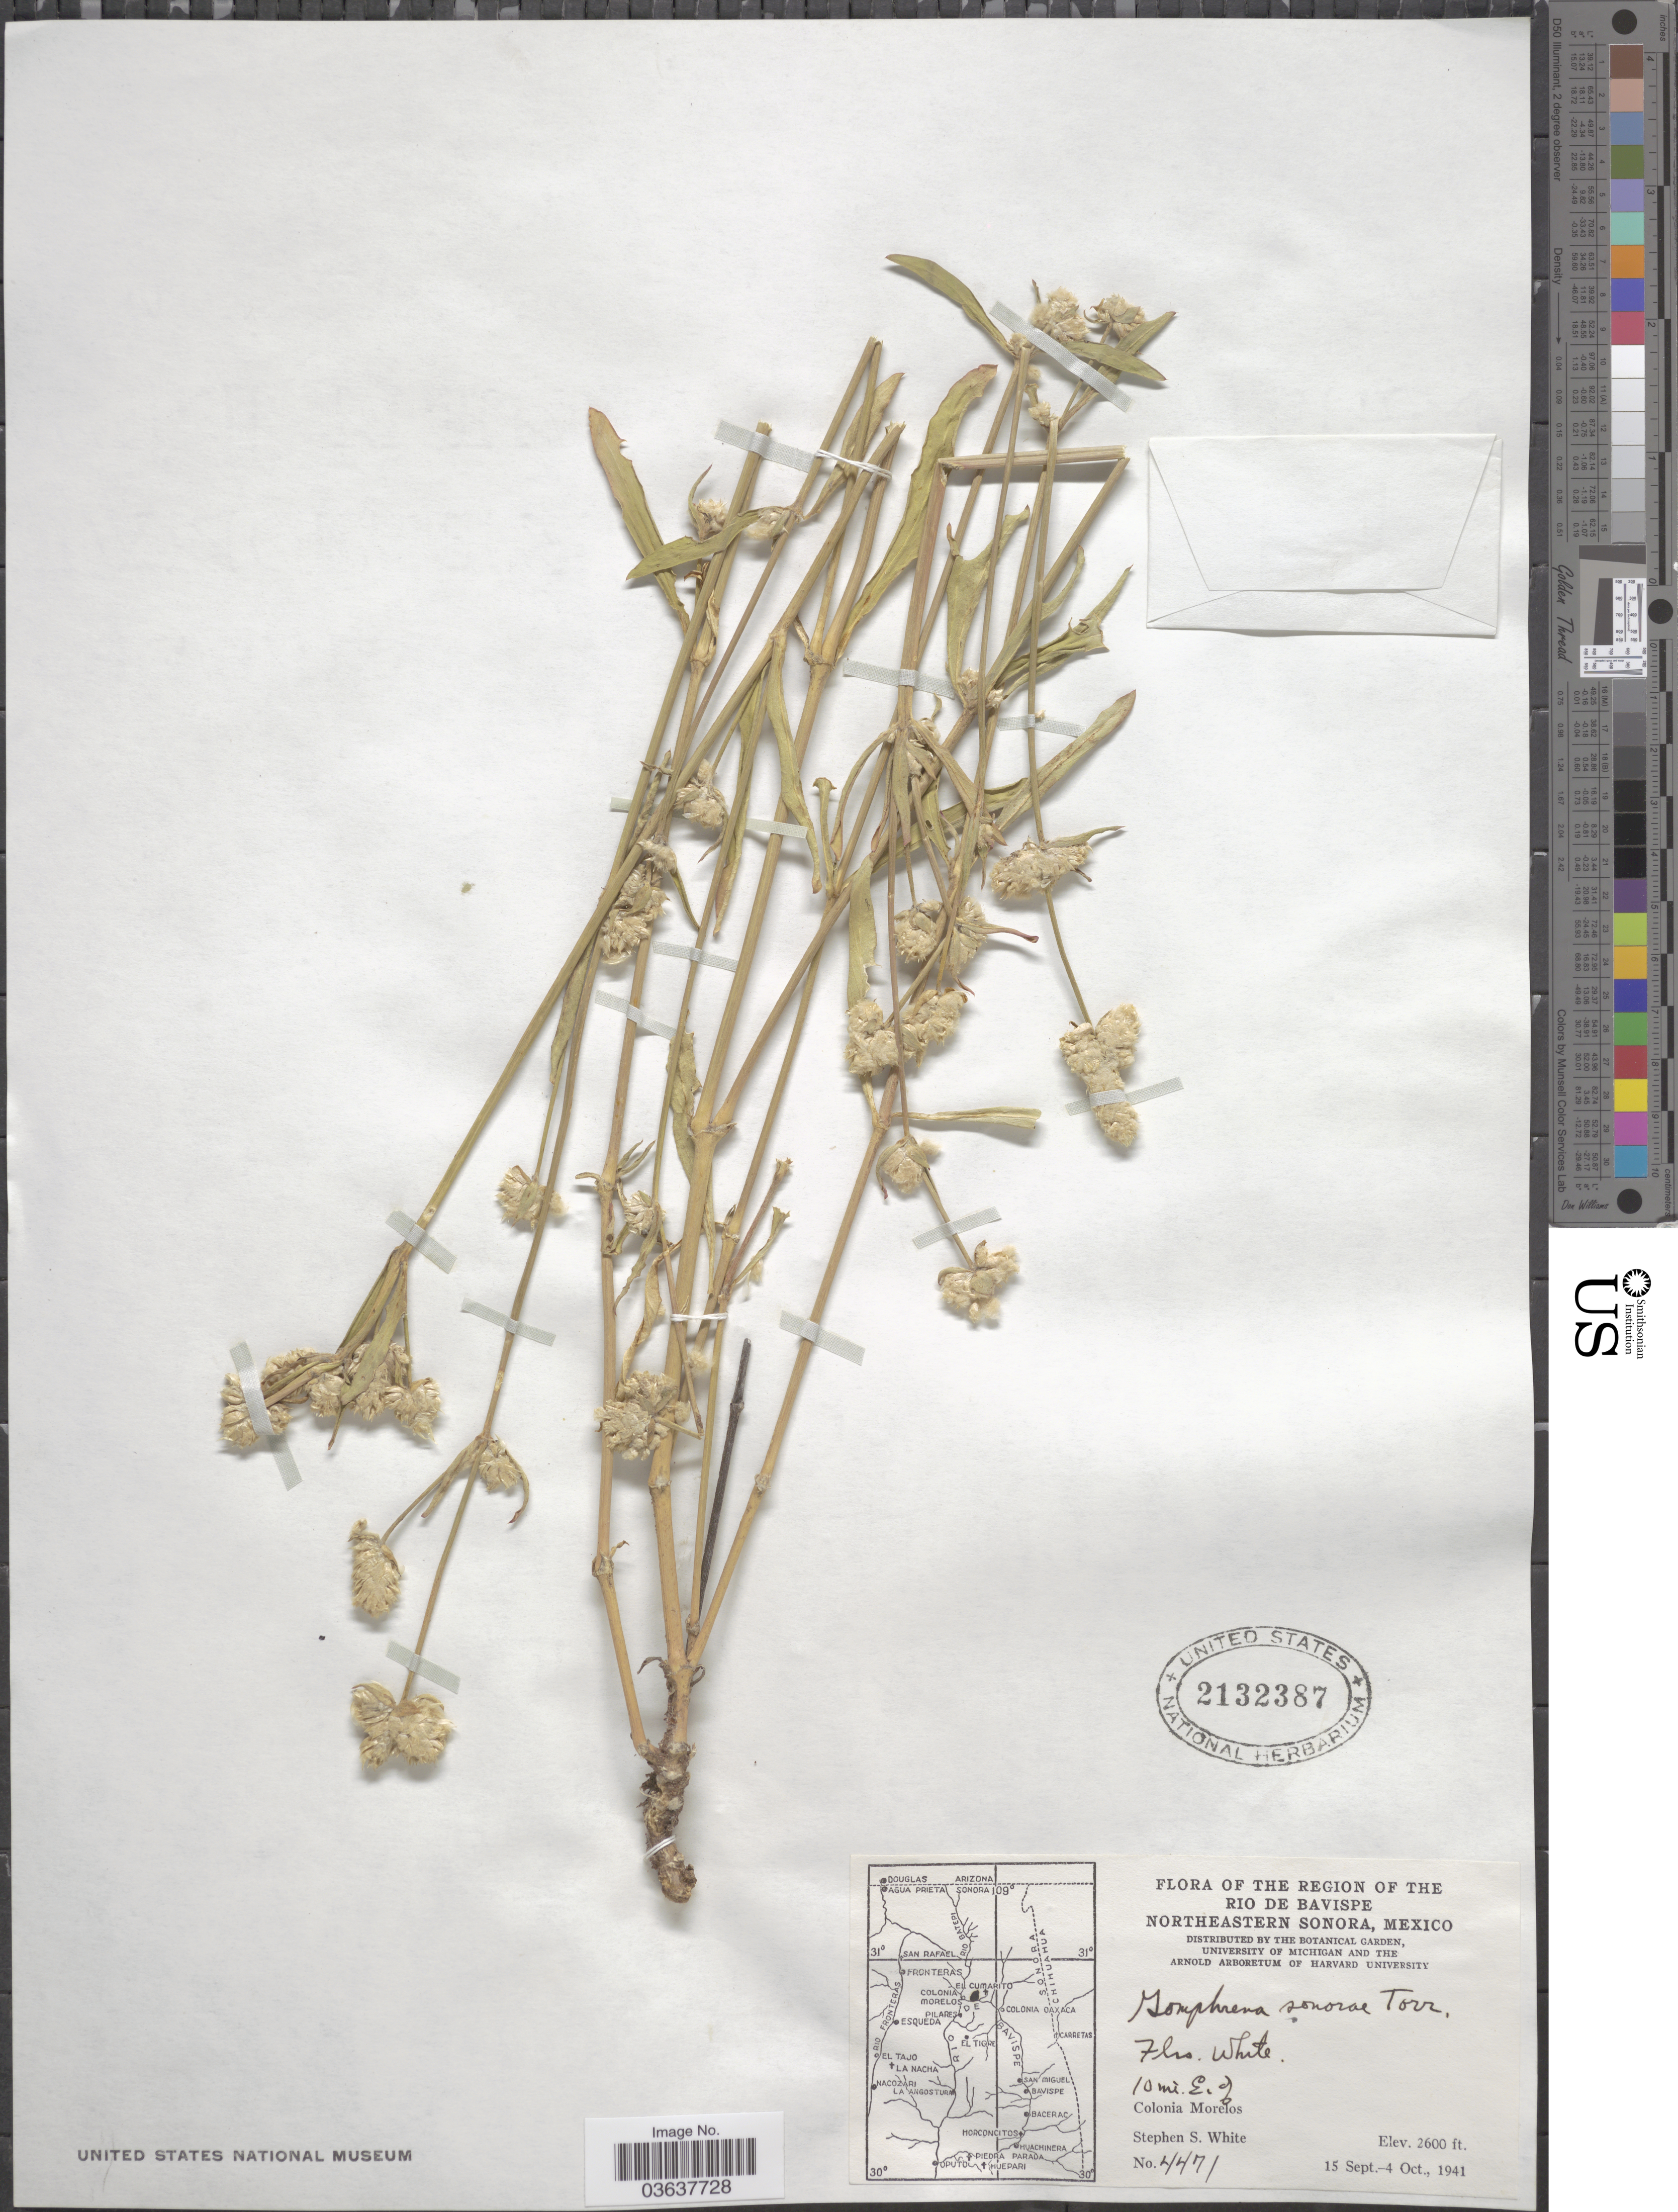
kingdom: Plantae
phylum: Tracheophyta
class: Magnoliopsida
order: Caryophyllales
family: Amaranthaceae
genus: Gomphrena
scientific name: Gomphrena sonorae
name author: Torr. in Emory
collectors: S. S. White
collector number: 4471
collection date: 1941-09-15/1941-10-04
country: Mexico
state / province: Sonora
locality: The Region of The Rio de Bavispe. Northeastern Sonora. 10 mi. E. of Colonia Morelos.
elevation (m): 792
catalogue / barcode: US 2132387